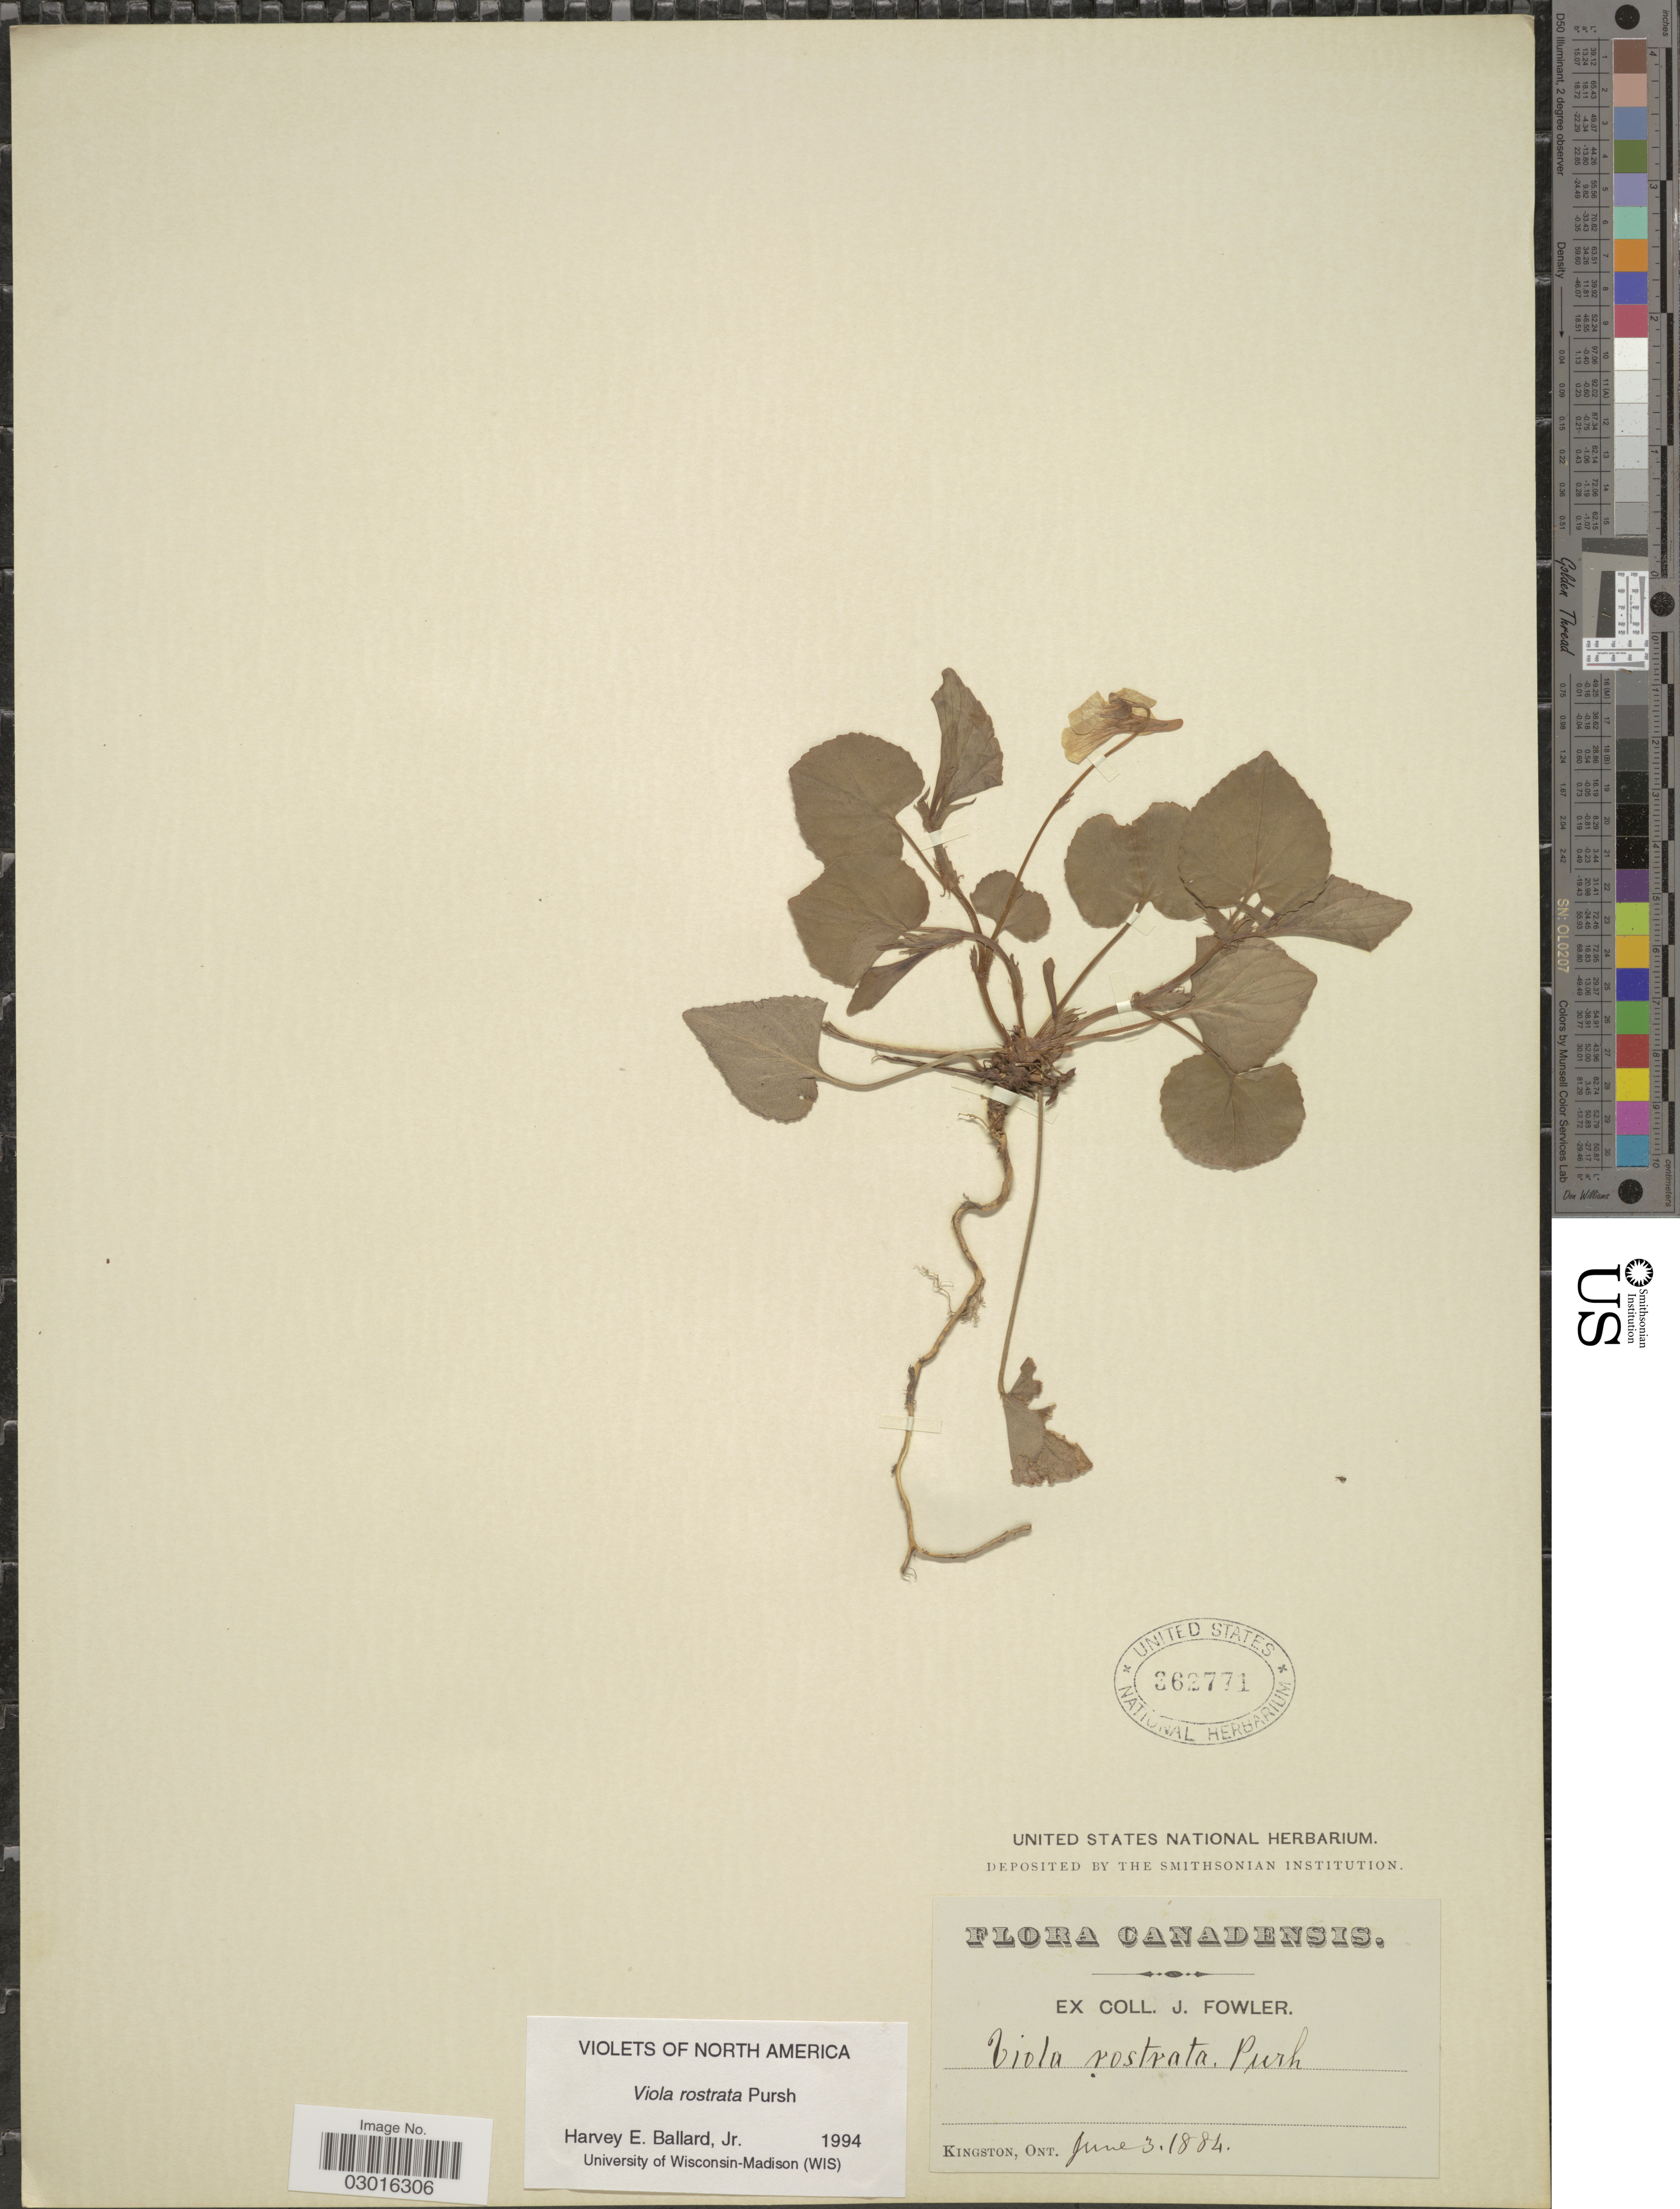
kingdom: Plantae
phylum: Tracheophyta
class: Magnoliopsida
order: Malpighiales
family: Violaceae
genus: Viola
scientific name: Viola rostrata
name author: Pursh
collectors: J. Fowler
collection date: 1884-06-03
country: Canada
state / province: Ontario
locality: Kingston.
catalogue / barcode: US 362771